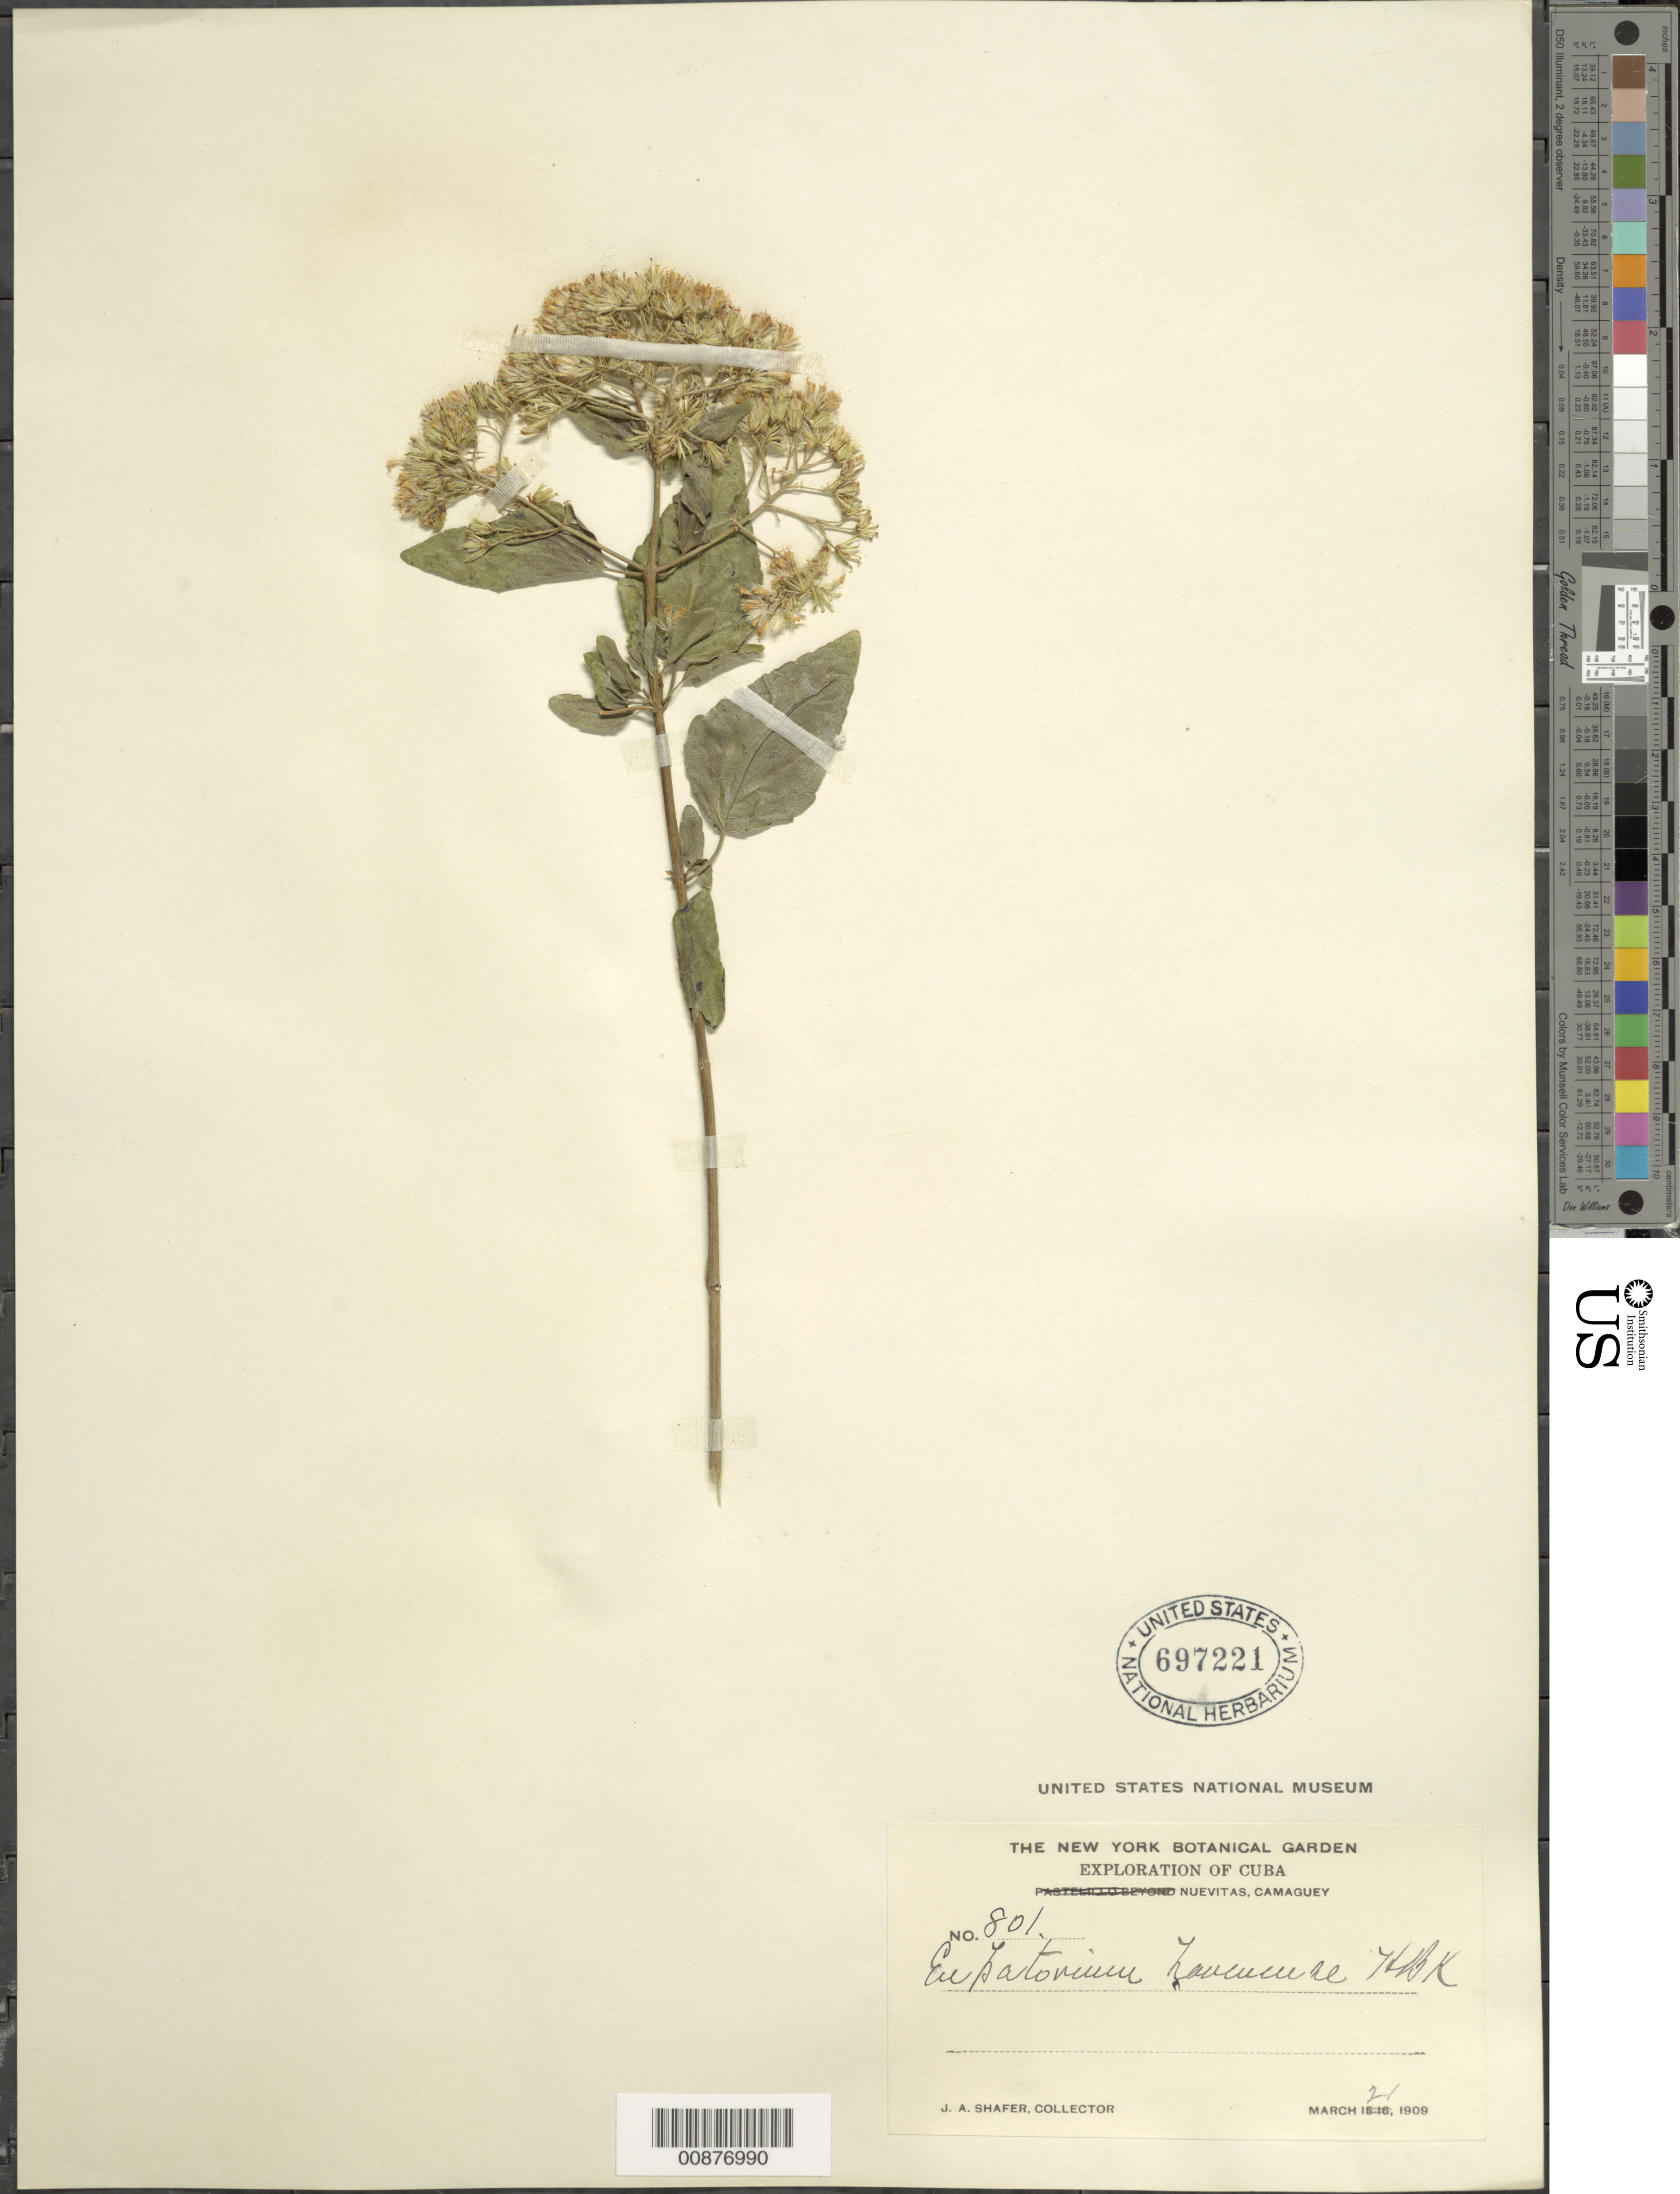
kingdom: Plantae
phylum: Tracheophyta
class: Magnoliopsida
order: Asterales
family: Asteraceae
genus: Ageratina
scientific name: Ageratina havanensis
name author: (Kunth) R.M. King & H. Rob.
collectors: J. A. Shafer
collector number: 801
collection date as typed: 21 Mar 1909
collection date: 1909-03-21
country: Cuba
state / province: Camaguey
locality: Nuevitas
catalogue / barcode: US 697221